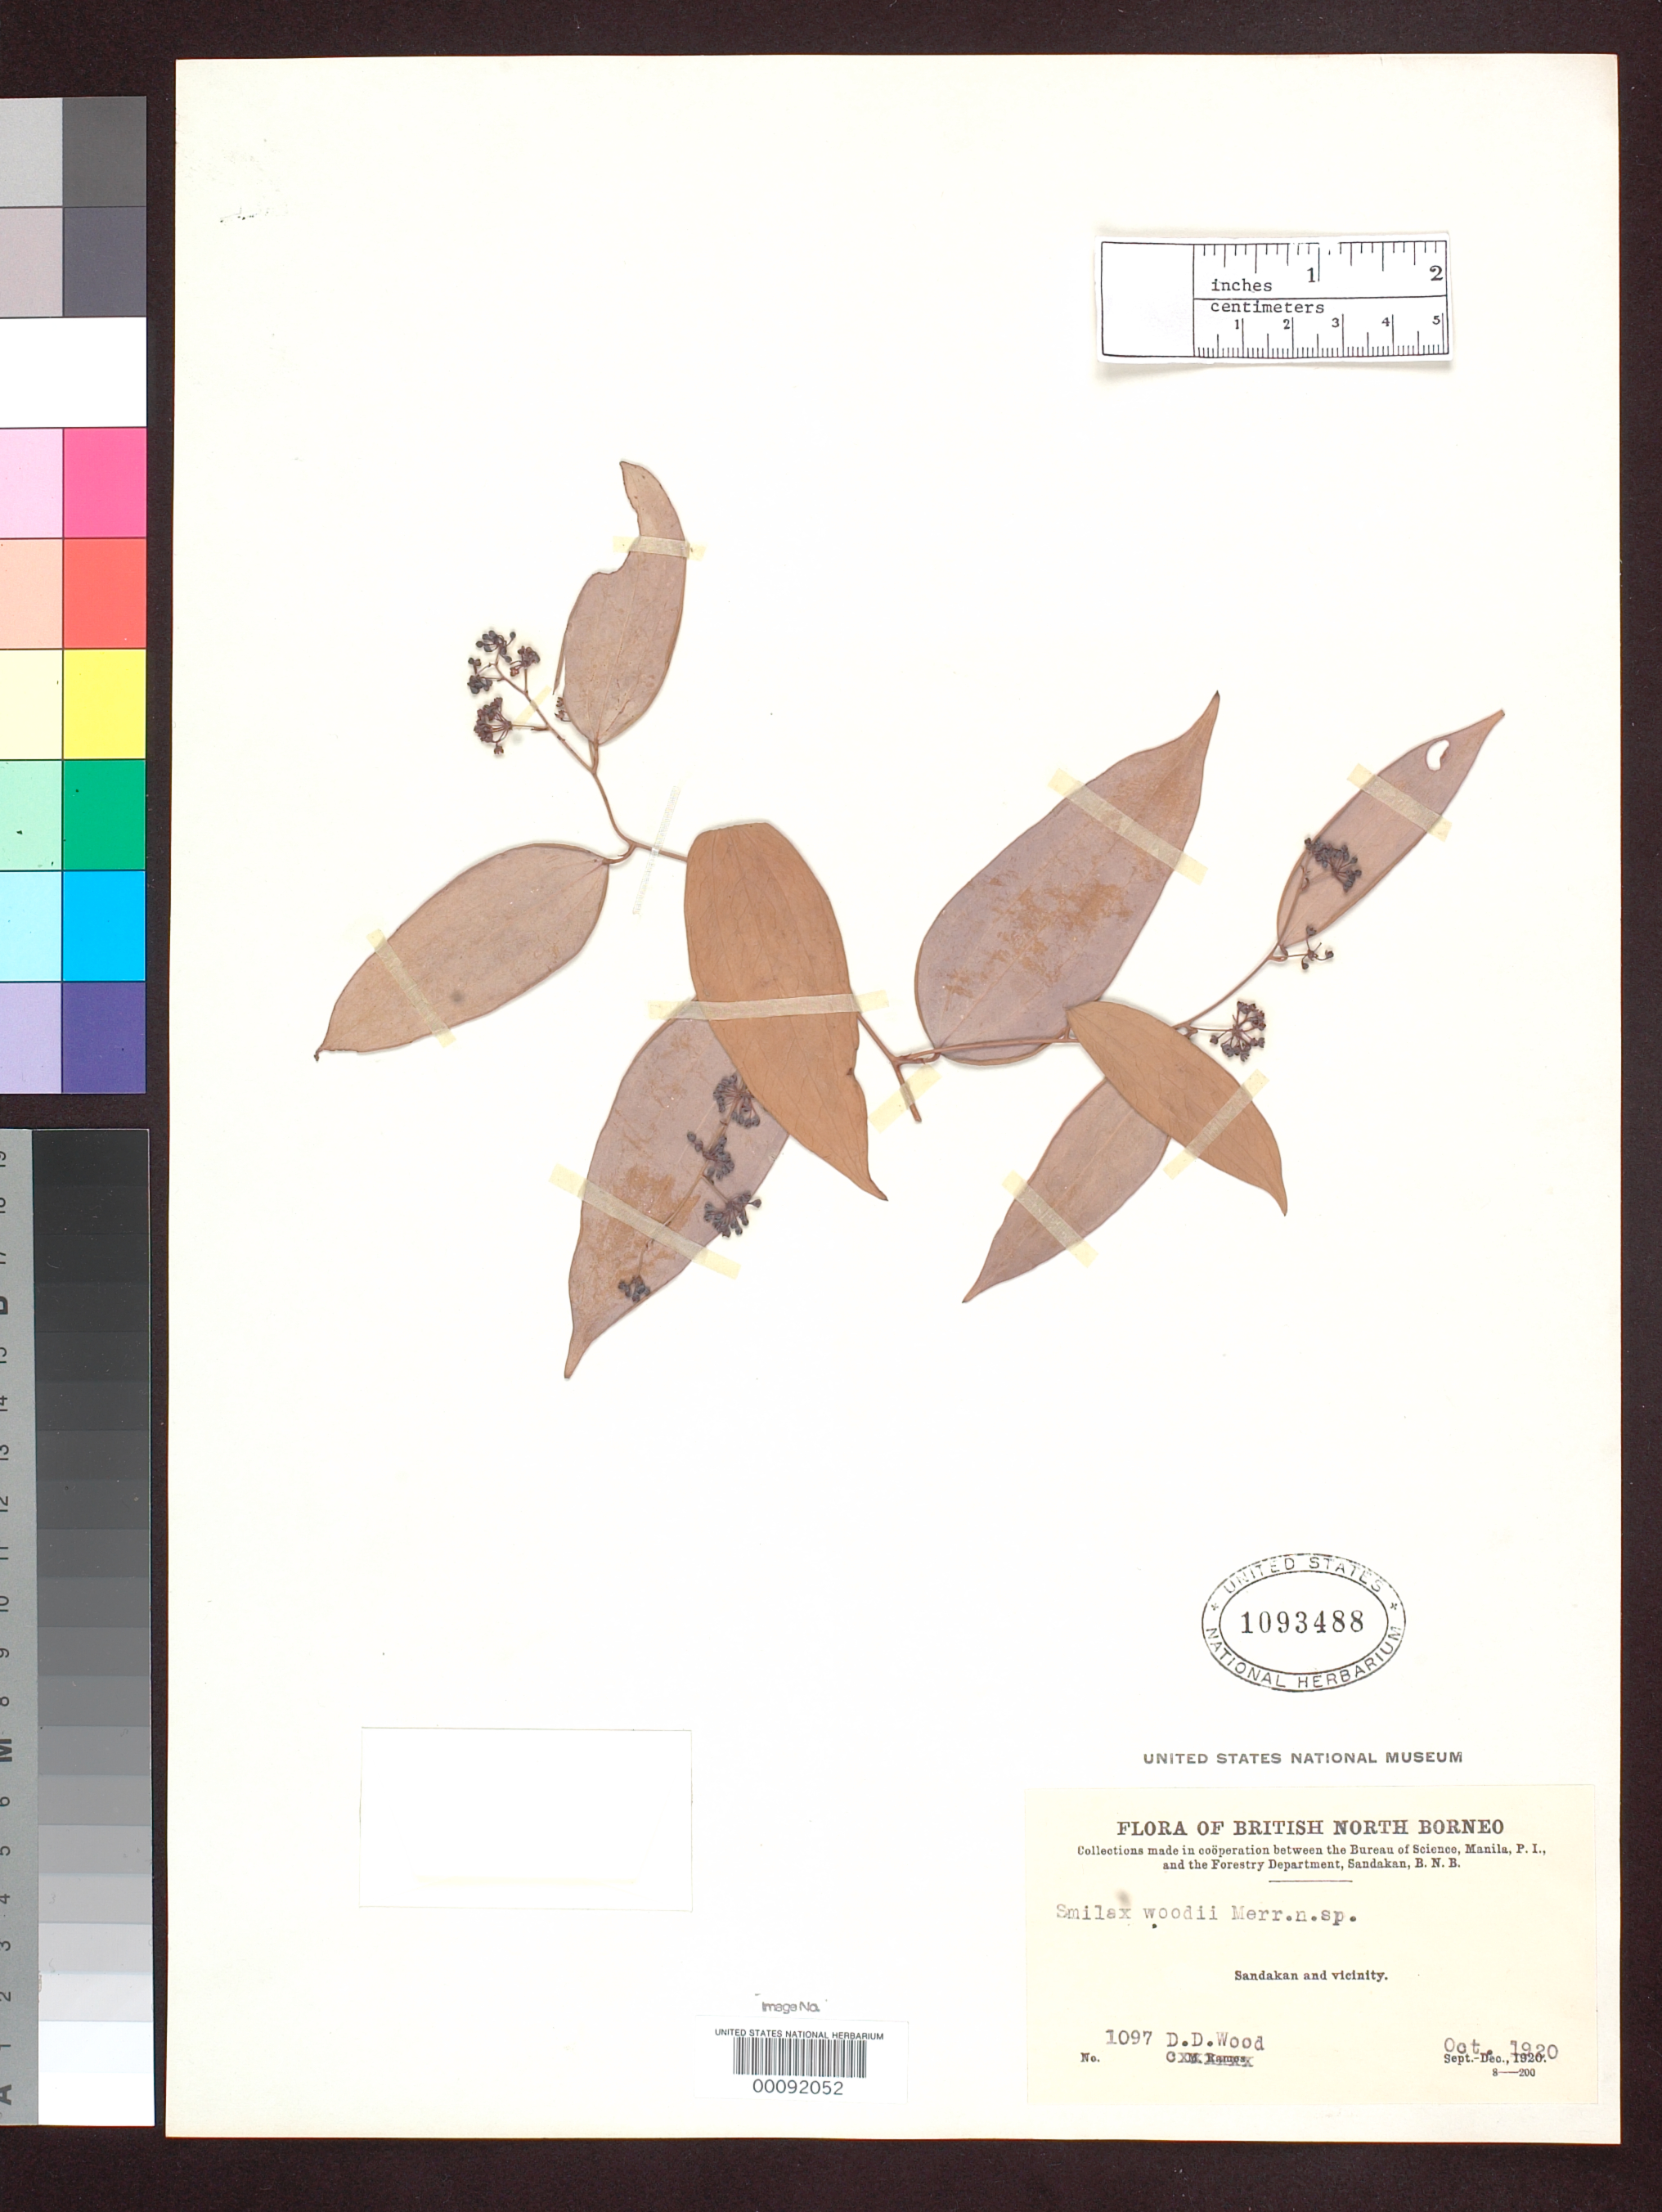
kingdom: Plantae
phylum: Tracheophyta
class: Liliopsida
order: Liliales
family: Smilacaceae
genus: Smilax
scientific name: Smilax woodii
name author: Merr.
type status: Isotype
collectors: D. Wood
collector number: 1097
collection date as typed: Oct 1920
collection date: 1920-10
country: Malaysia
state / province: Sabah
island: Borneo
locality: Sandakan & viciinity.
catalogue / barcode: US 1093488